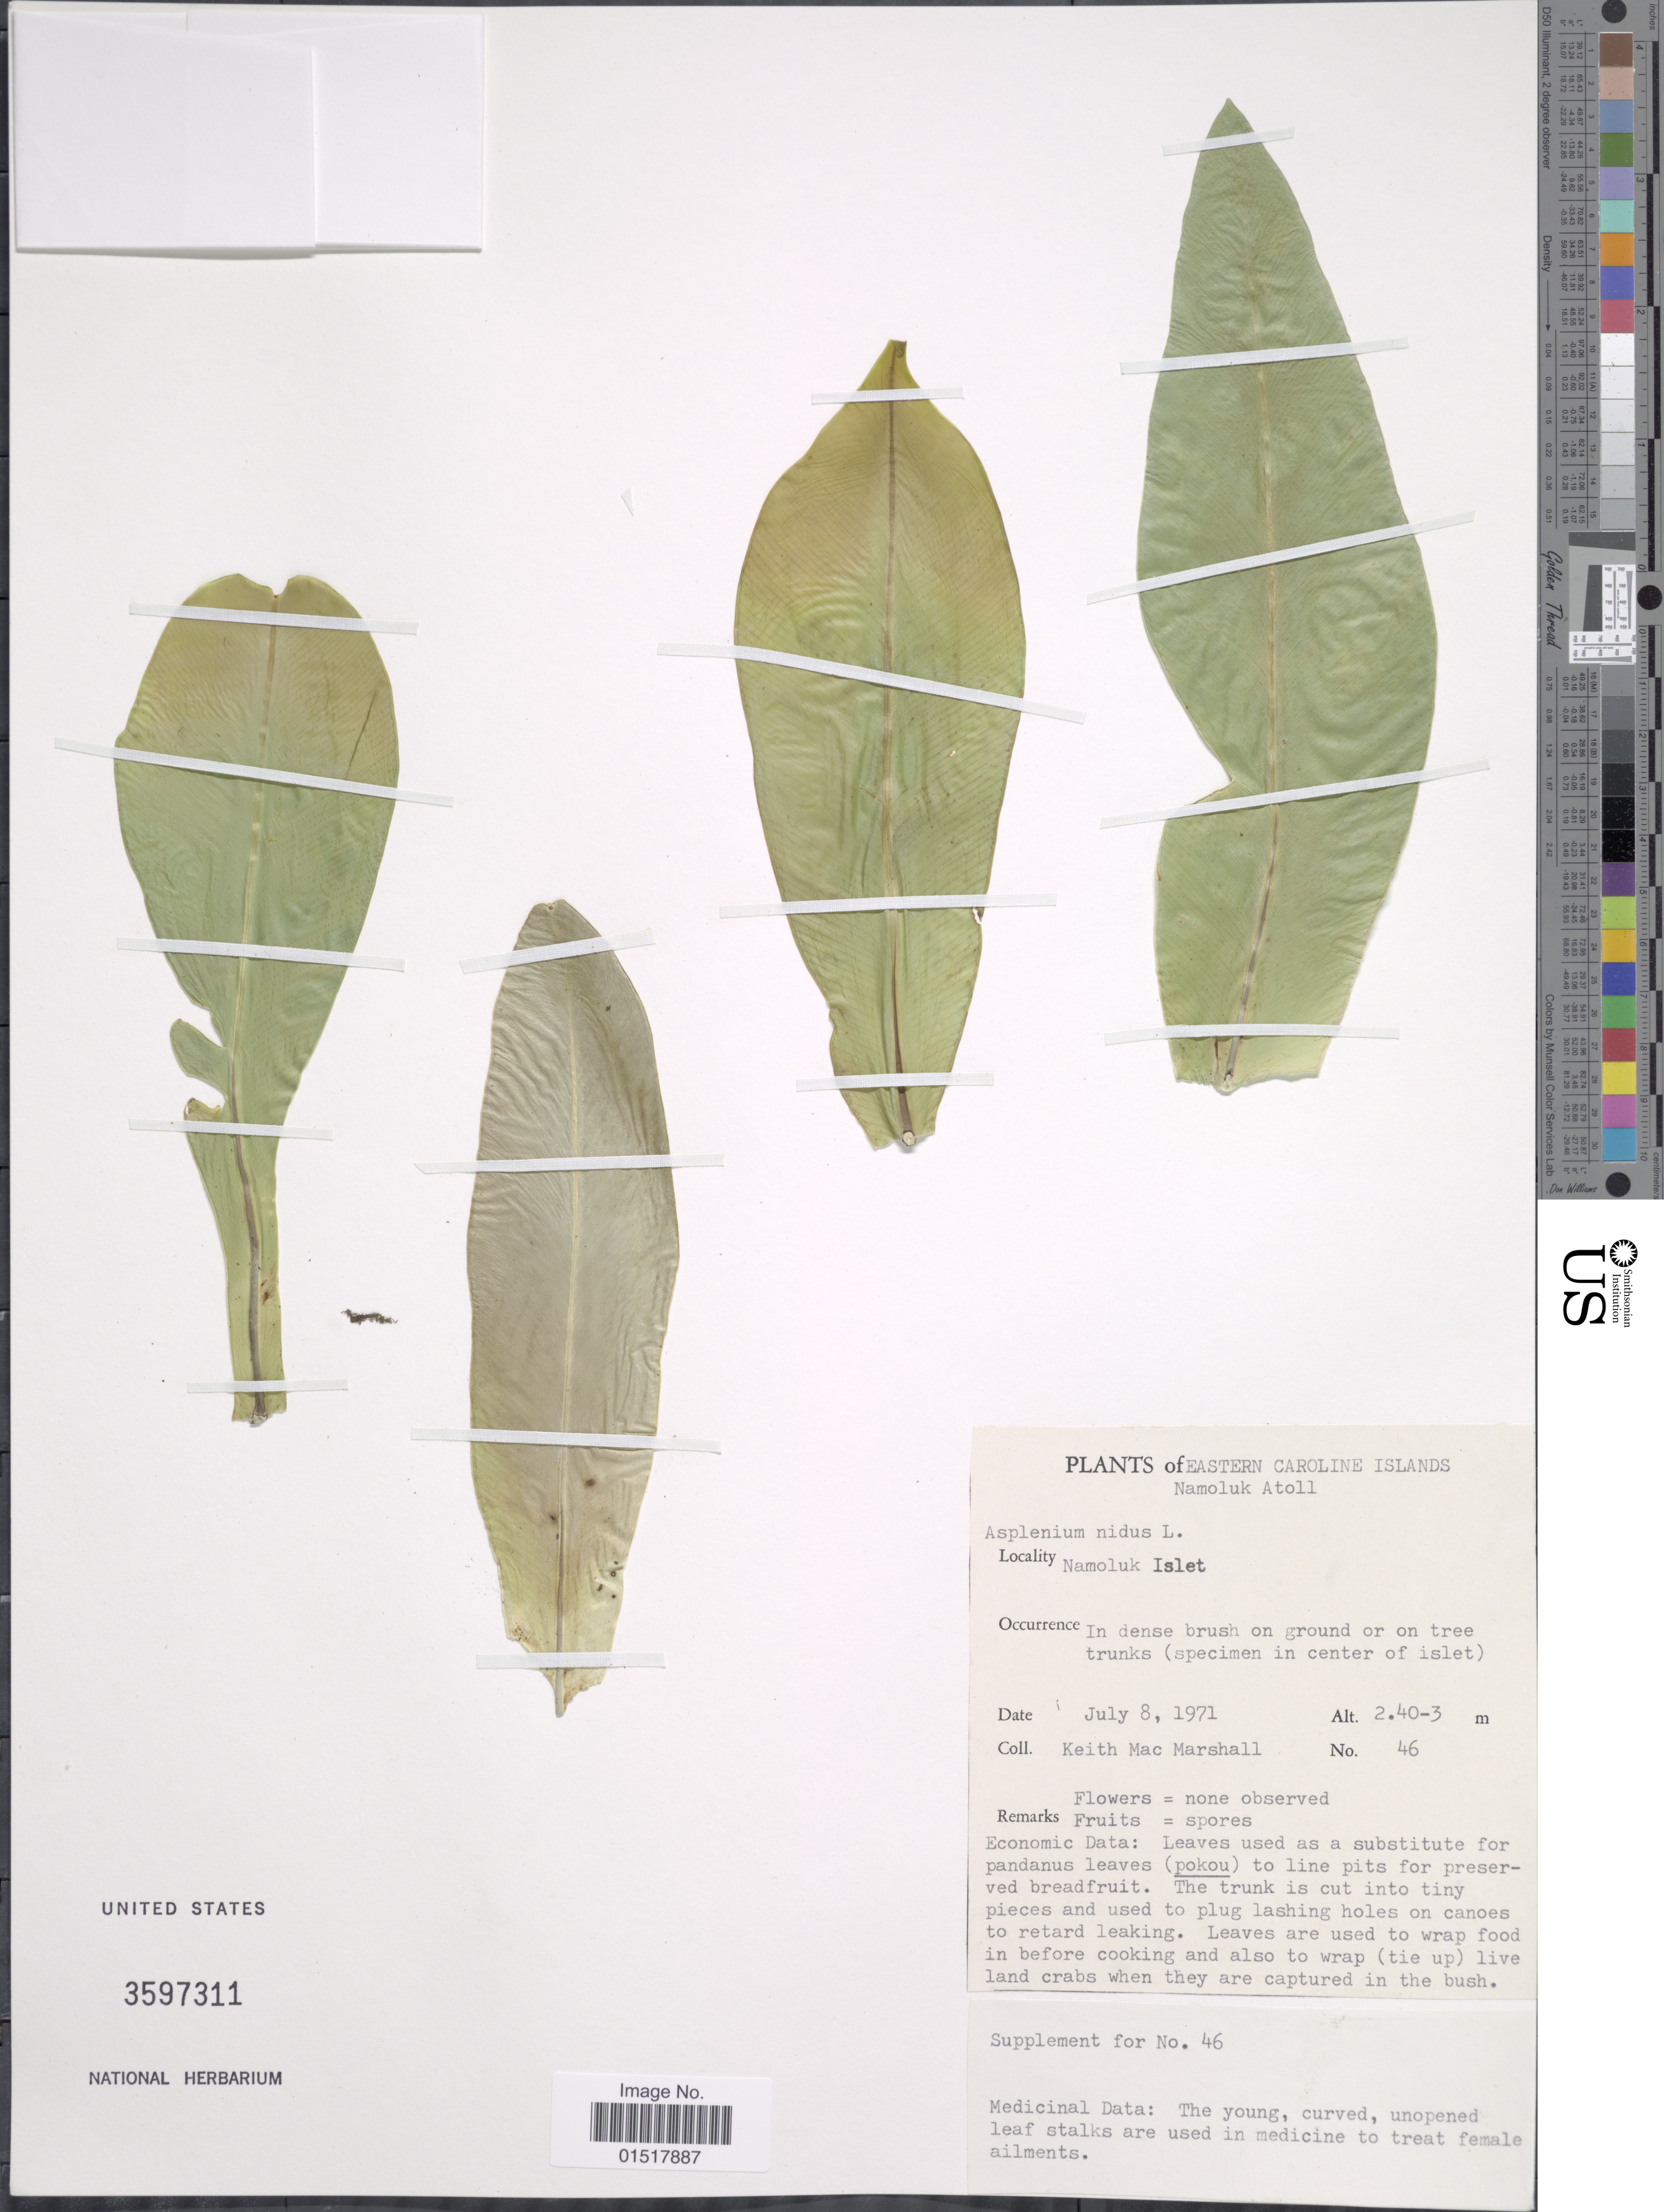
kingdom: Plantae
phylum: Tracheophyta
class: Polypodiopsida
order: Polypodiales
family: Aspleniaceae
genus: Asplenium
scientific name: Asplenium nidus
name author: L.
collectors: K. M. Marshall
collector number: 46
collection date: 1971-07-08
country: Micronesia, Federated States of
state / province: Truk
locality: Eastern Caroline Islands. Namoluk Atoll. Namoluk Islet.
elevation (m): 2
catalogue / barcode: US 3597311